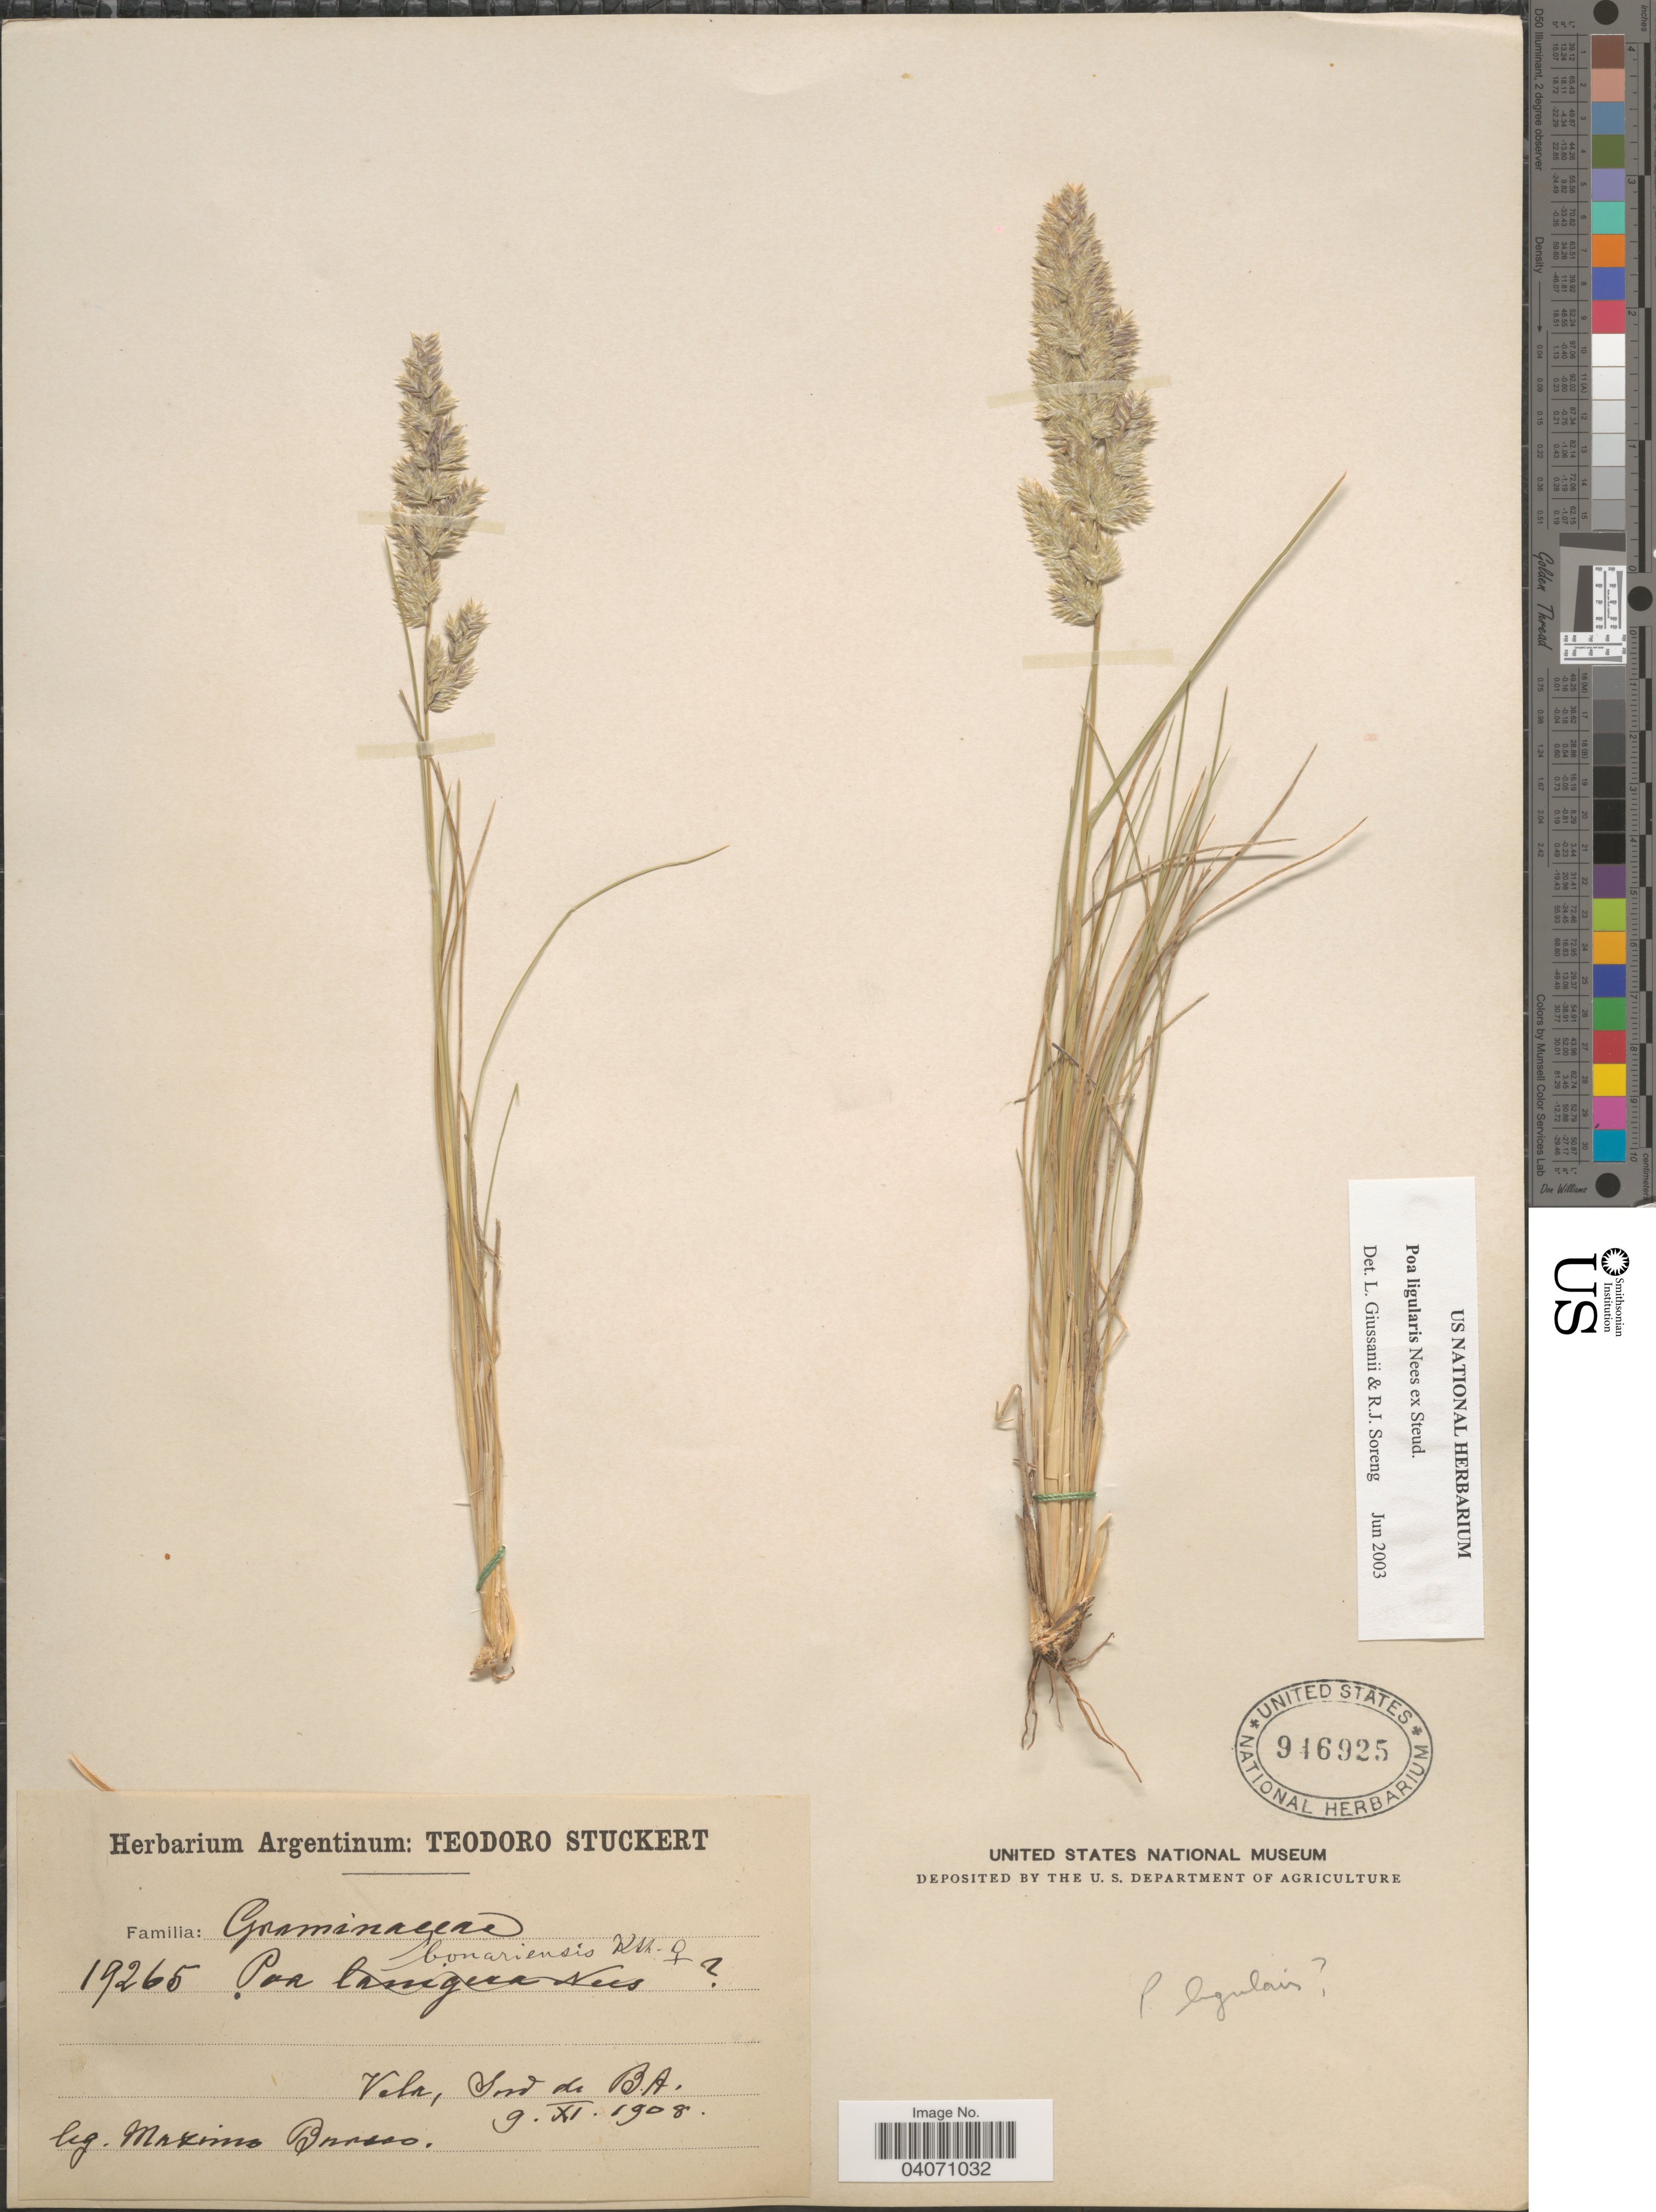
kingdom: Plantae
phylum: Tracheophyta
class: Liliopsida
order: Poales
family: Poaceae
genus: Poa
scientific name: Poa ligularis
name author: Nees ex Steud.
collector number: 19265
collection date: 1908-11-09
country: Argentina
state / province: Buenos Aires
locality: Vela, Sud de B. A.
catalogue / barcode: US 946925